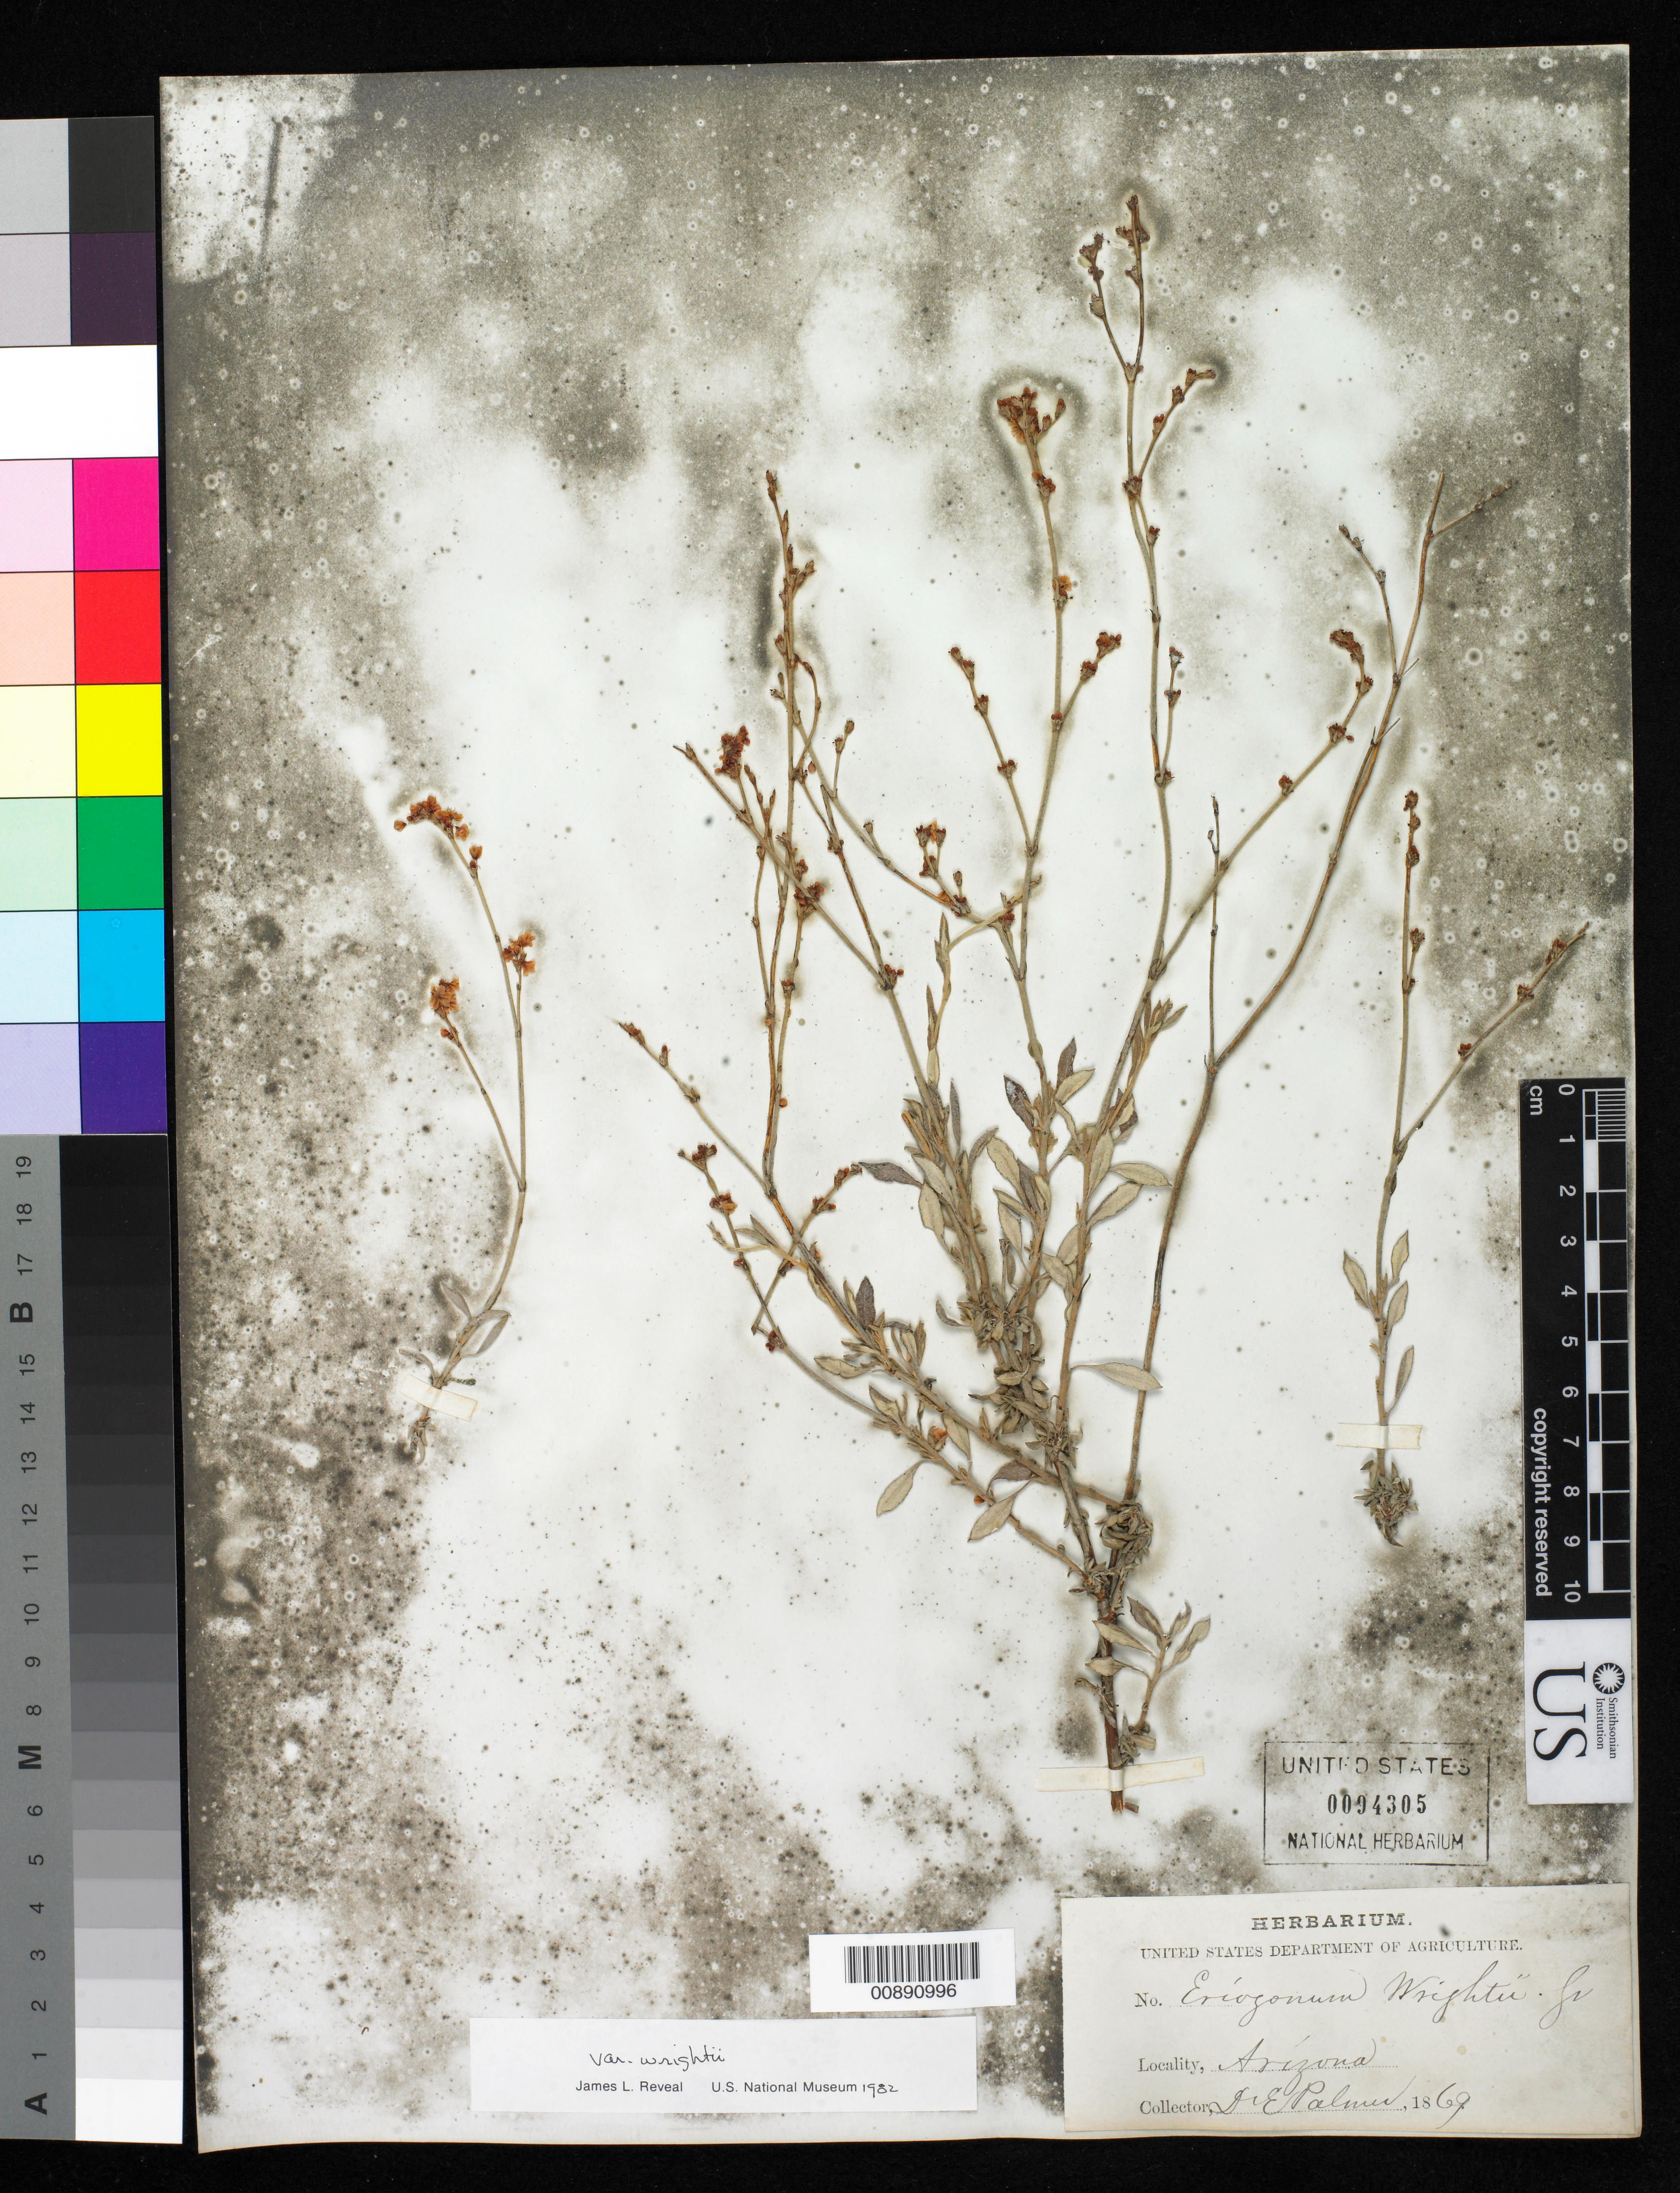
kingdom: Plantae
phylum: Tracheophyta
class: Magnoliopsida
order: Caryophyllales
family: Polygonaceae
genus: Eriogonum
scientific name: Eriogonum wrightii var. wrightii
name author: Torr. ex Benth.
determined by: Reveal, J. L.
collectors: E. Palmer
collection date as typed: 1869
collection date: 1869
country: United States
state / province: Arizona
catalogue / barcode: US 94305